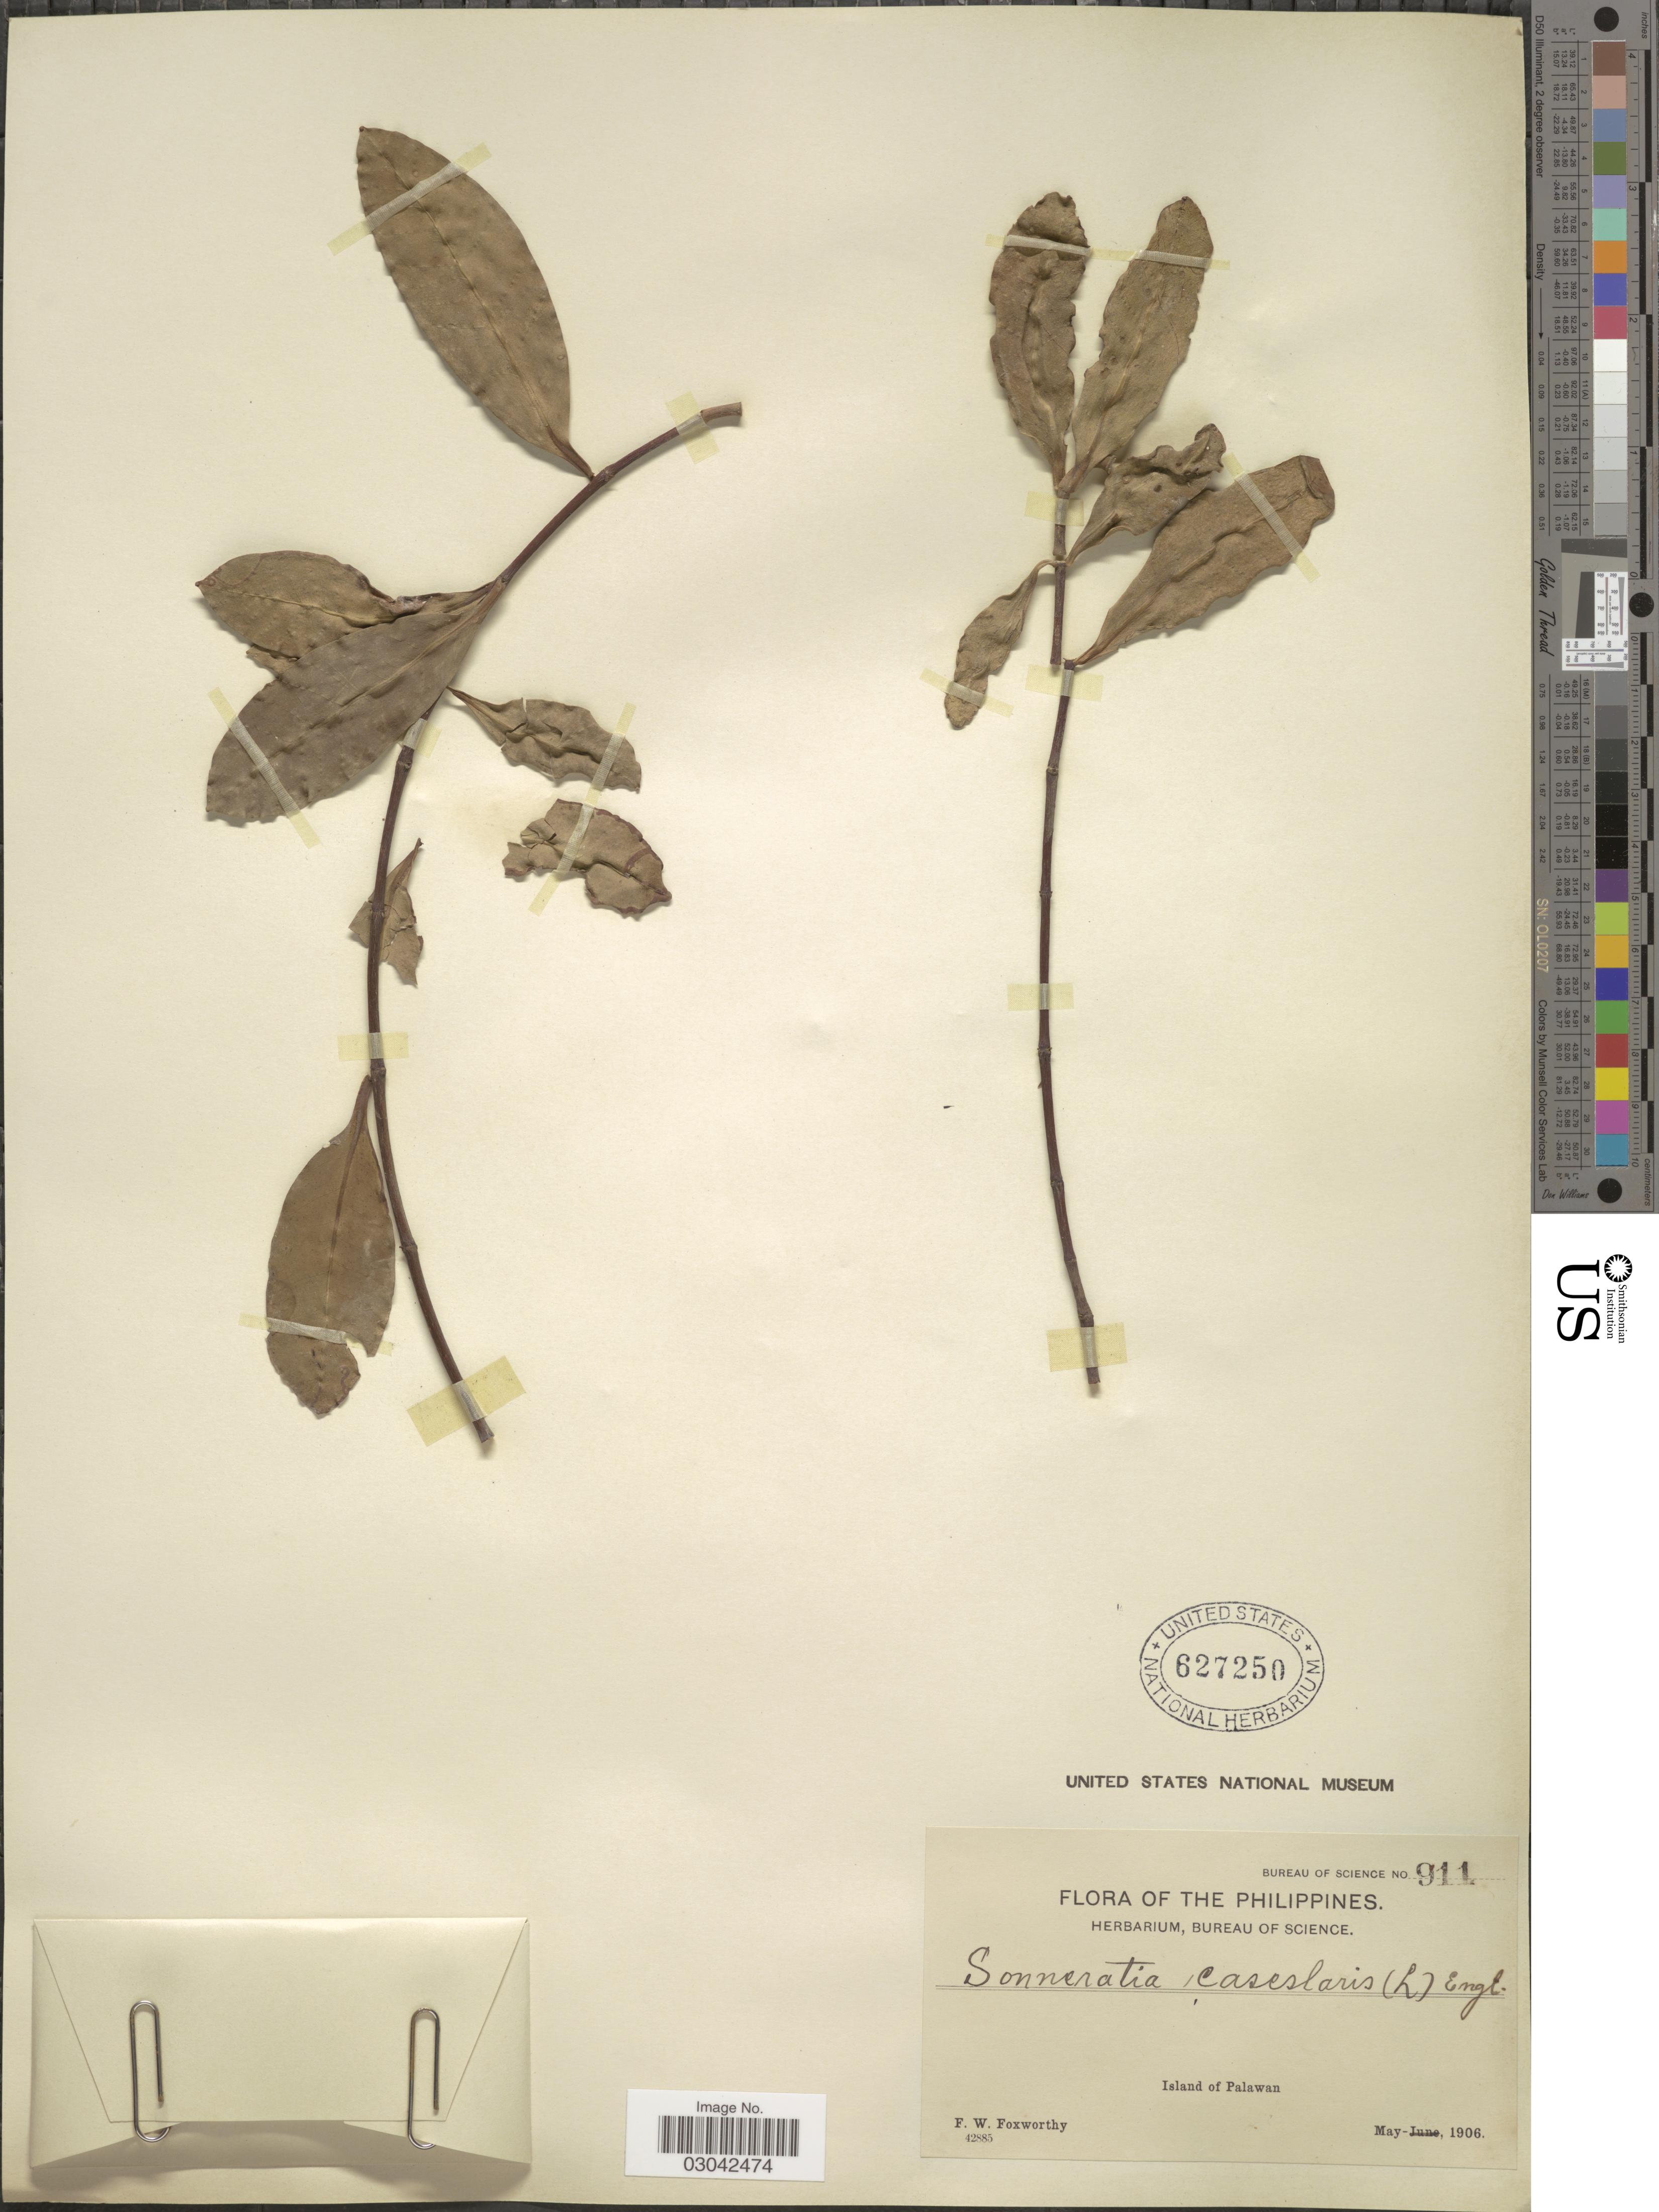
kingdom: Plantae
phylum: Tracheophyta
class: Magnoliopsida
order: Myrtales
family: Lythraceae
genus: Sonneratia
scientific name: Sonneratia caseolaris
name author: (L.) Engl.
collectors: F. W. Foxworthy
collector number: Bureau of Science911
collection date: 1906-05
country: Philippines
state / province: Mimaropa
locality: Island of Palawan.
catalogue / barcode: US 627250